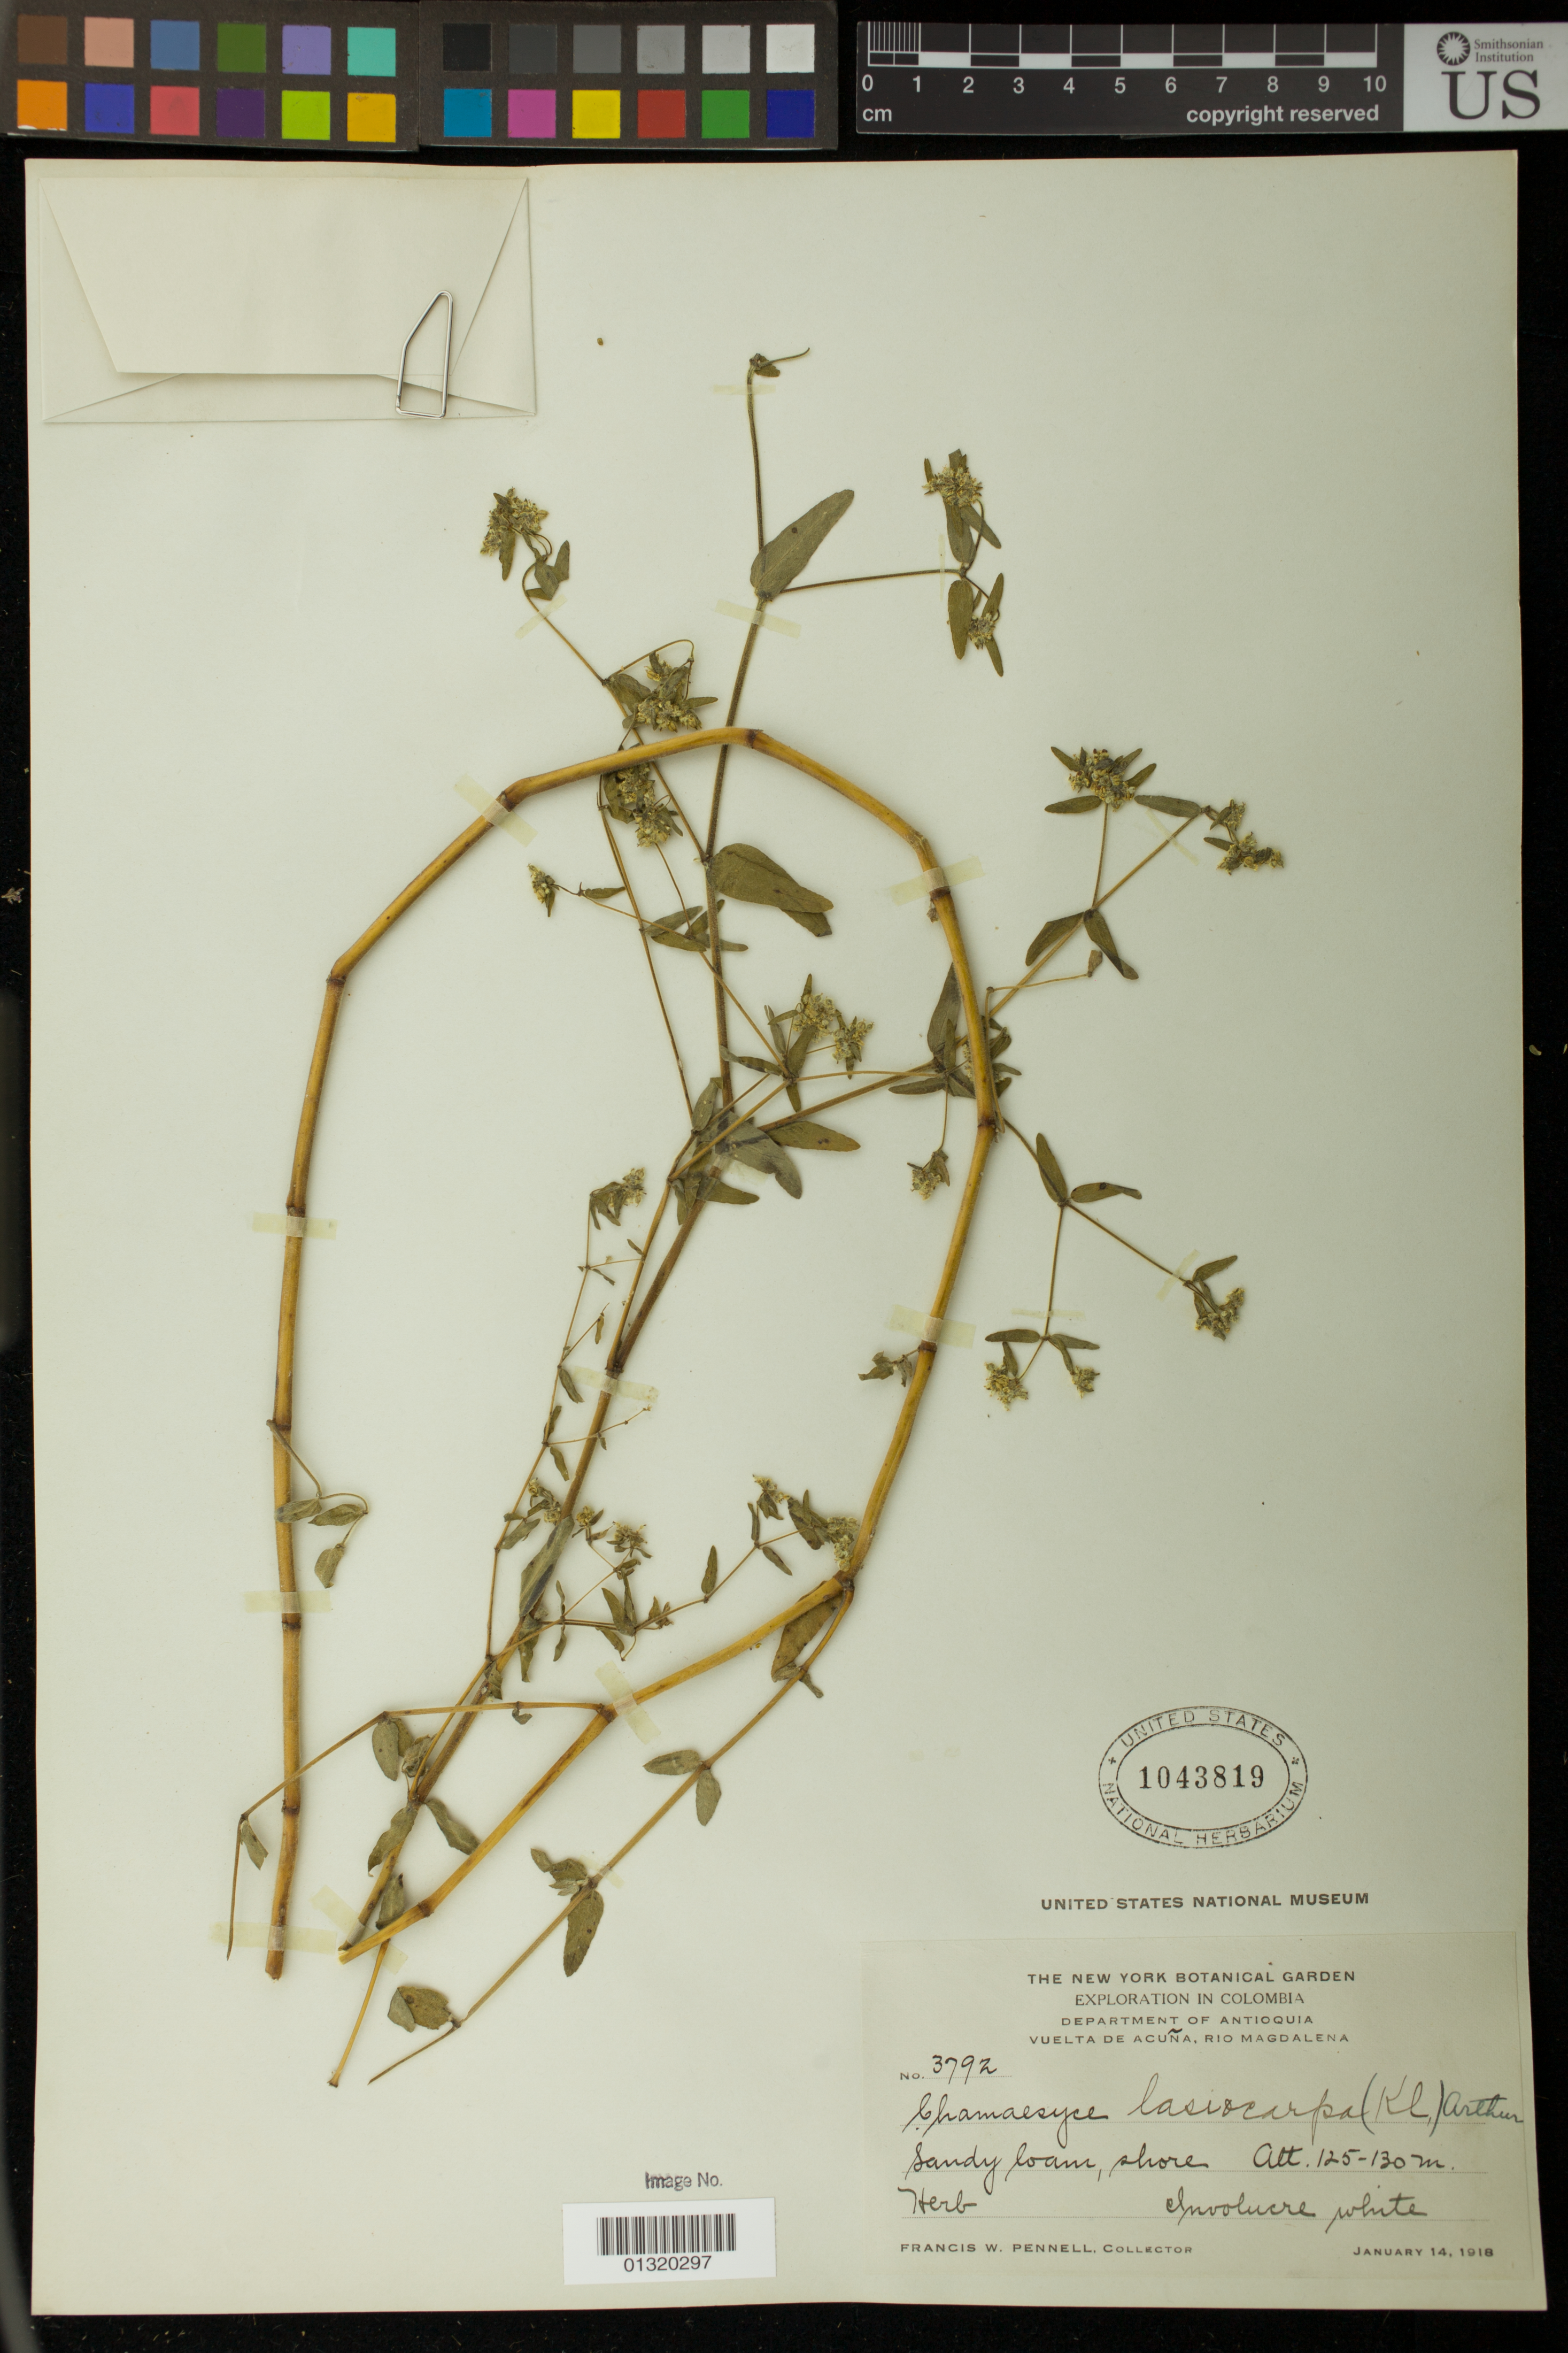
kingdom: Plantae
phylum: Tracheophyta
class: Magnoliopsida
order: Malpighiales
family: Euphorbiaceae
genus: Euphorbia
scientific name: Euphorbia lasiocarpa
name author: Klotzsch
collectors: F. W. Pennell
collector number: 3792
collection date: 1918-01-14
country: Colombia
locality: Vuelta de Acuña, Rio Magdalena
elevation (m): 125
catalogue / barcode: US 1043819